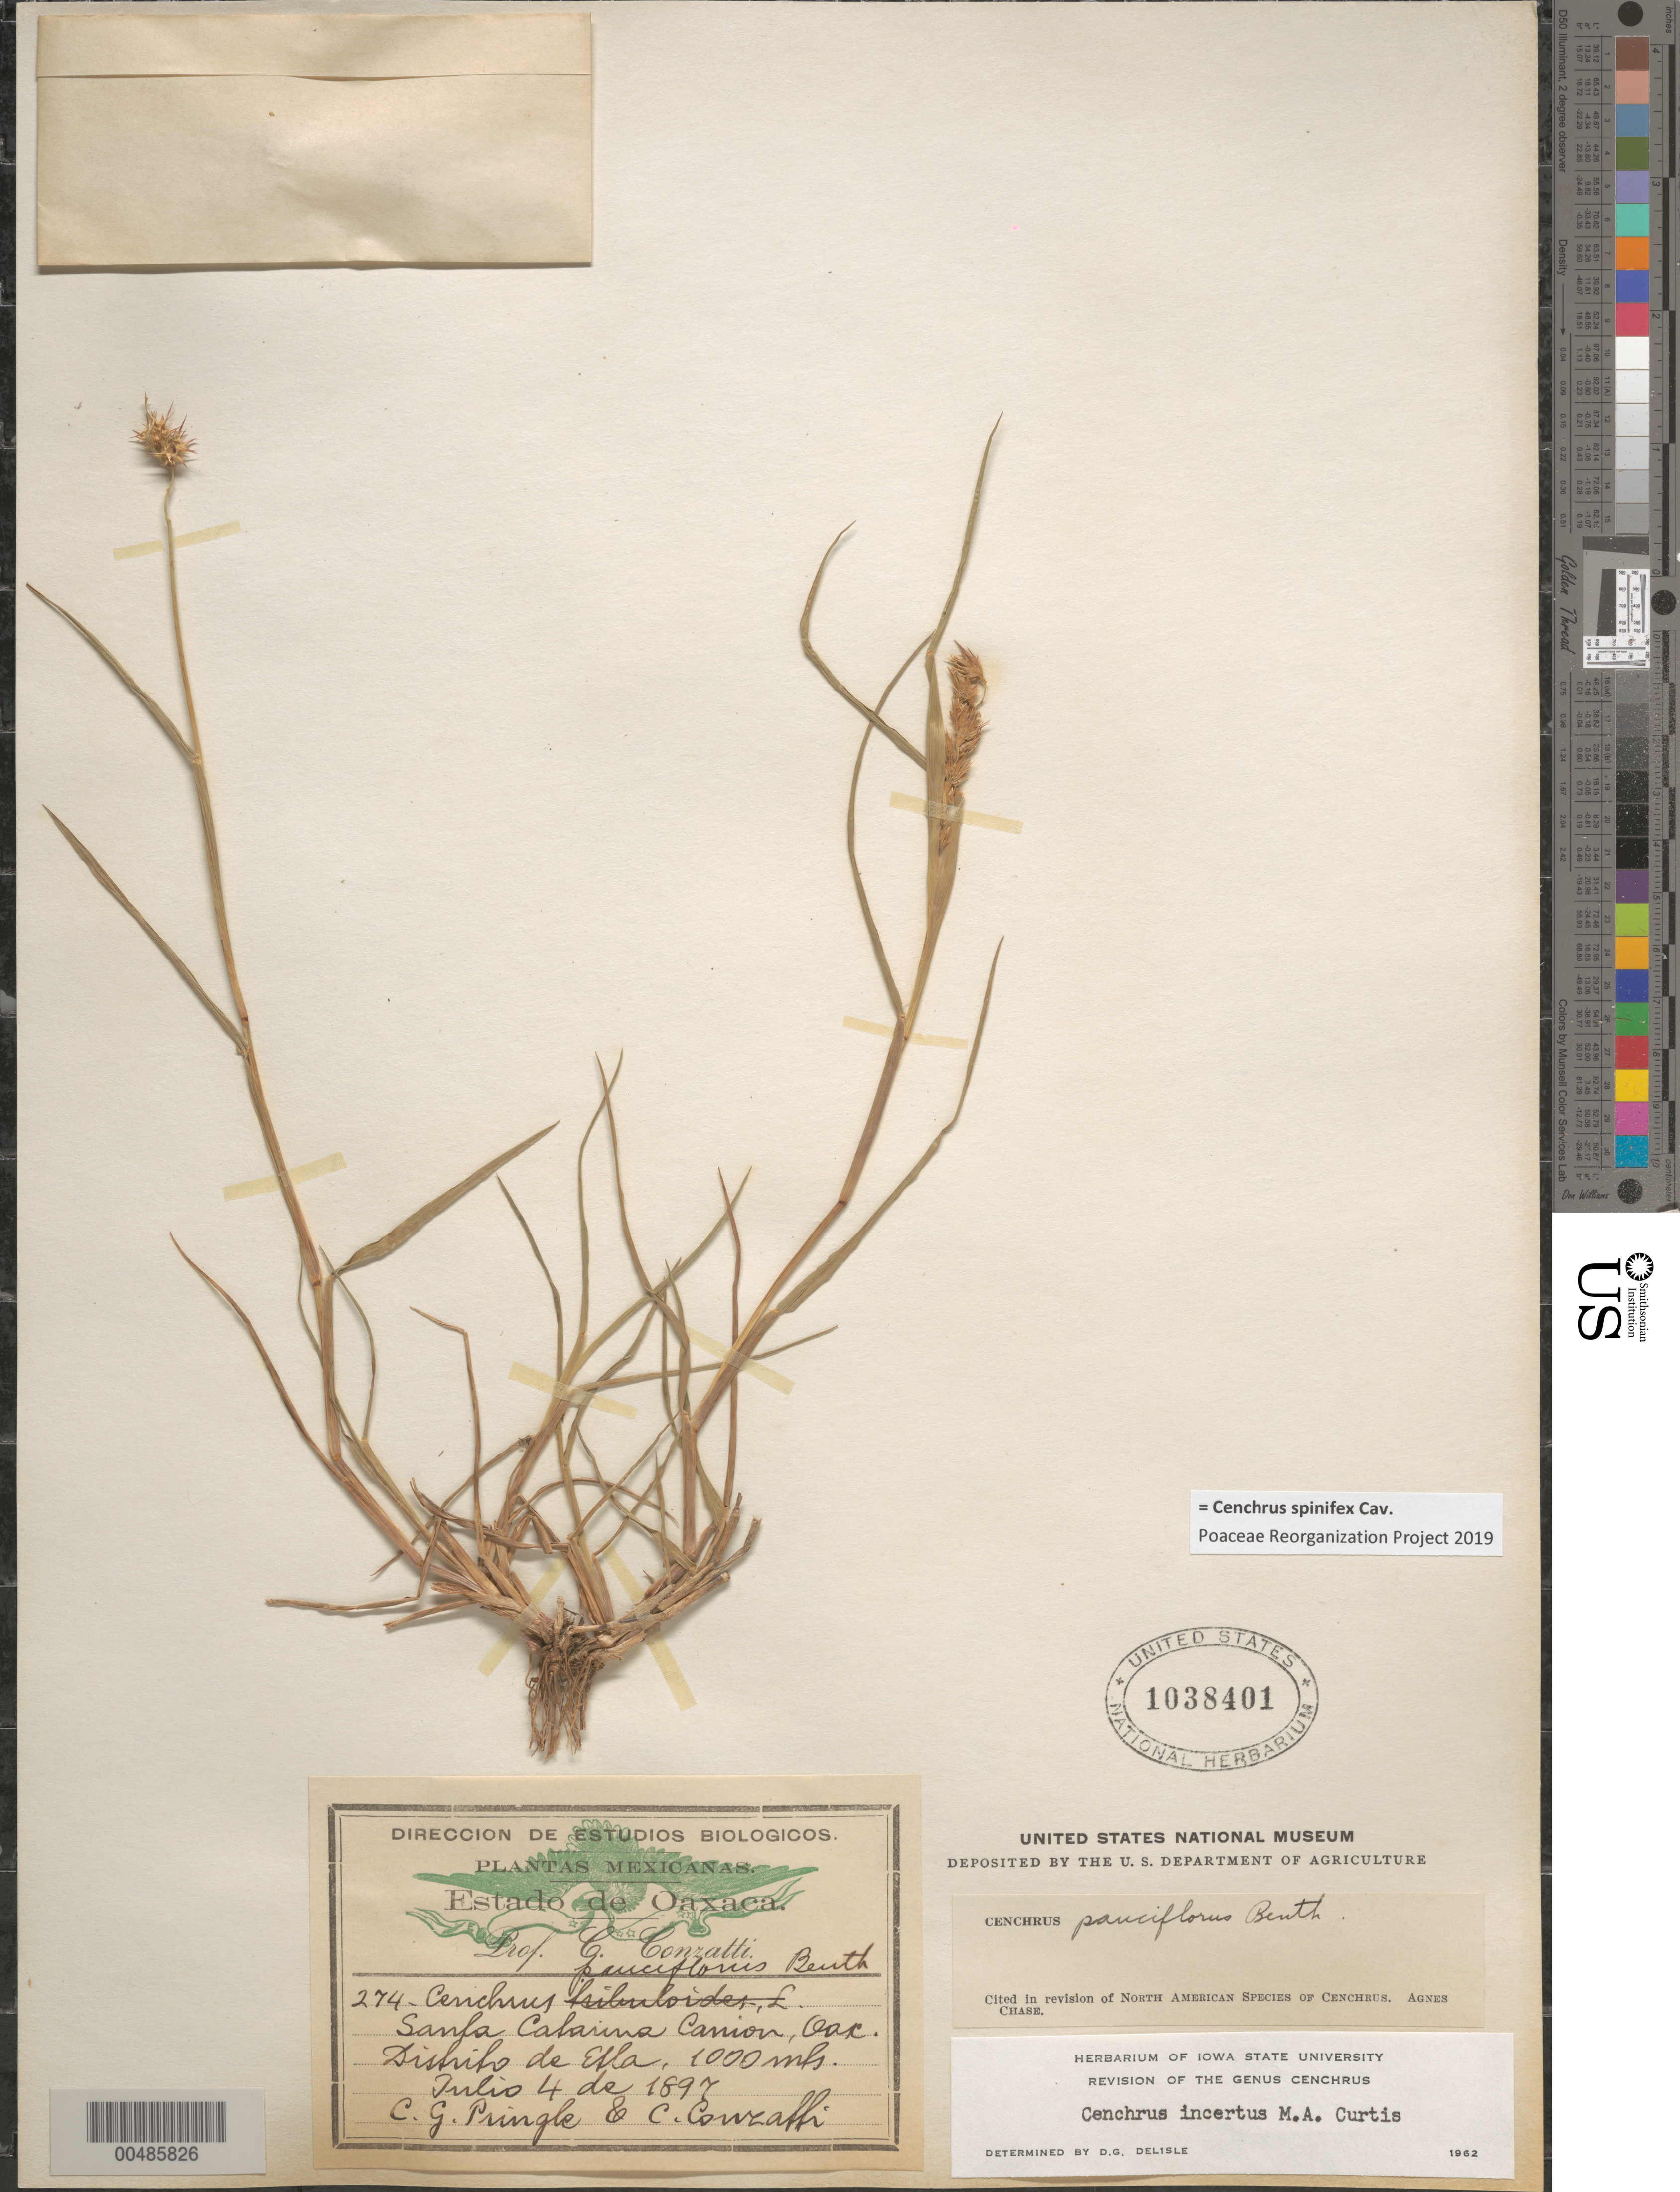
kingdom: Plantae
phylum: Tracheophyta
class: Liliopsida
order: Poales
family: Poaceae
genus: Cenchrus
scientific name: Cenchrus spinifex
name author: Cav.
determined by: Poaceae Reorganization Project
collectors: C. Conzatti & C. G. Pringle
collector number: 274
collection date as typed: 4 Jul 1897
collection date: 1897-07-04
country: Mexico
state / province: Oaxaca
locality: Santa Catarina Canion, Etla District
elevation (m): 1000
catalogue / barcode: US 1038401